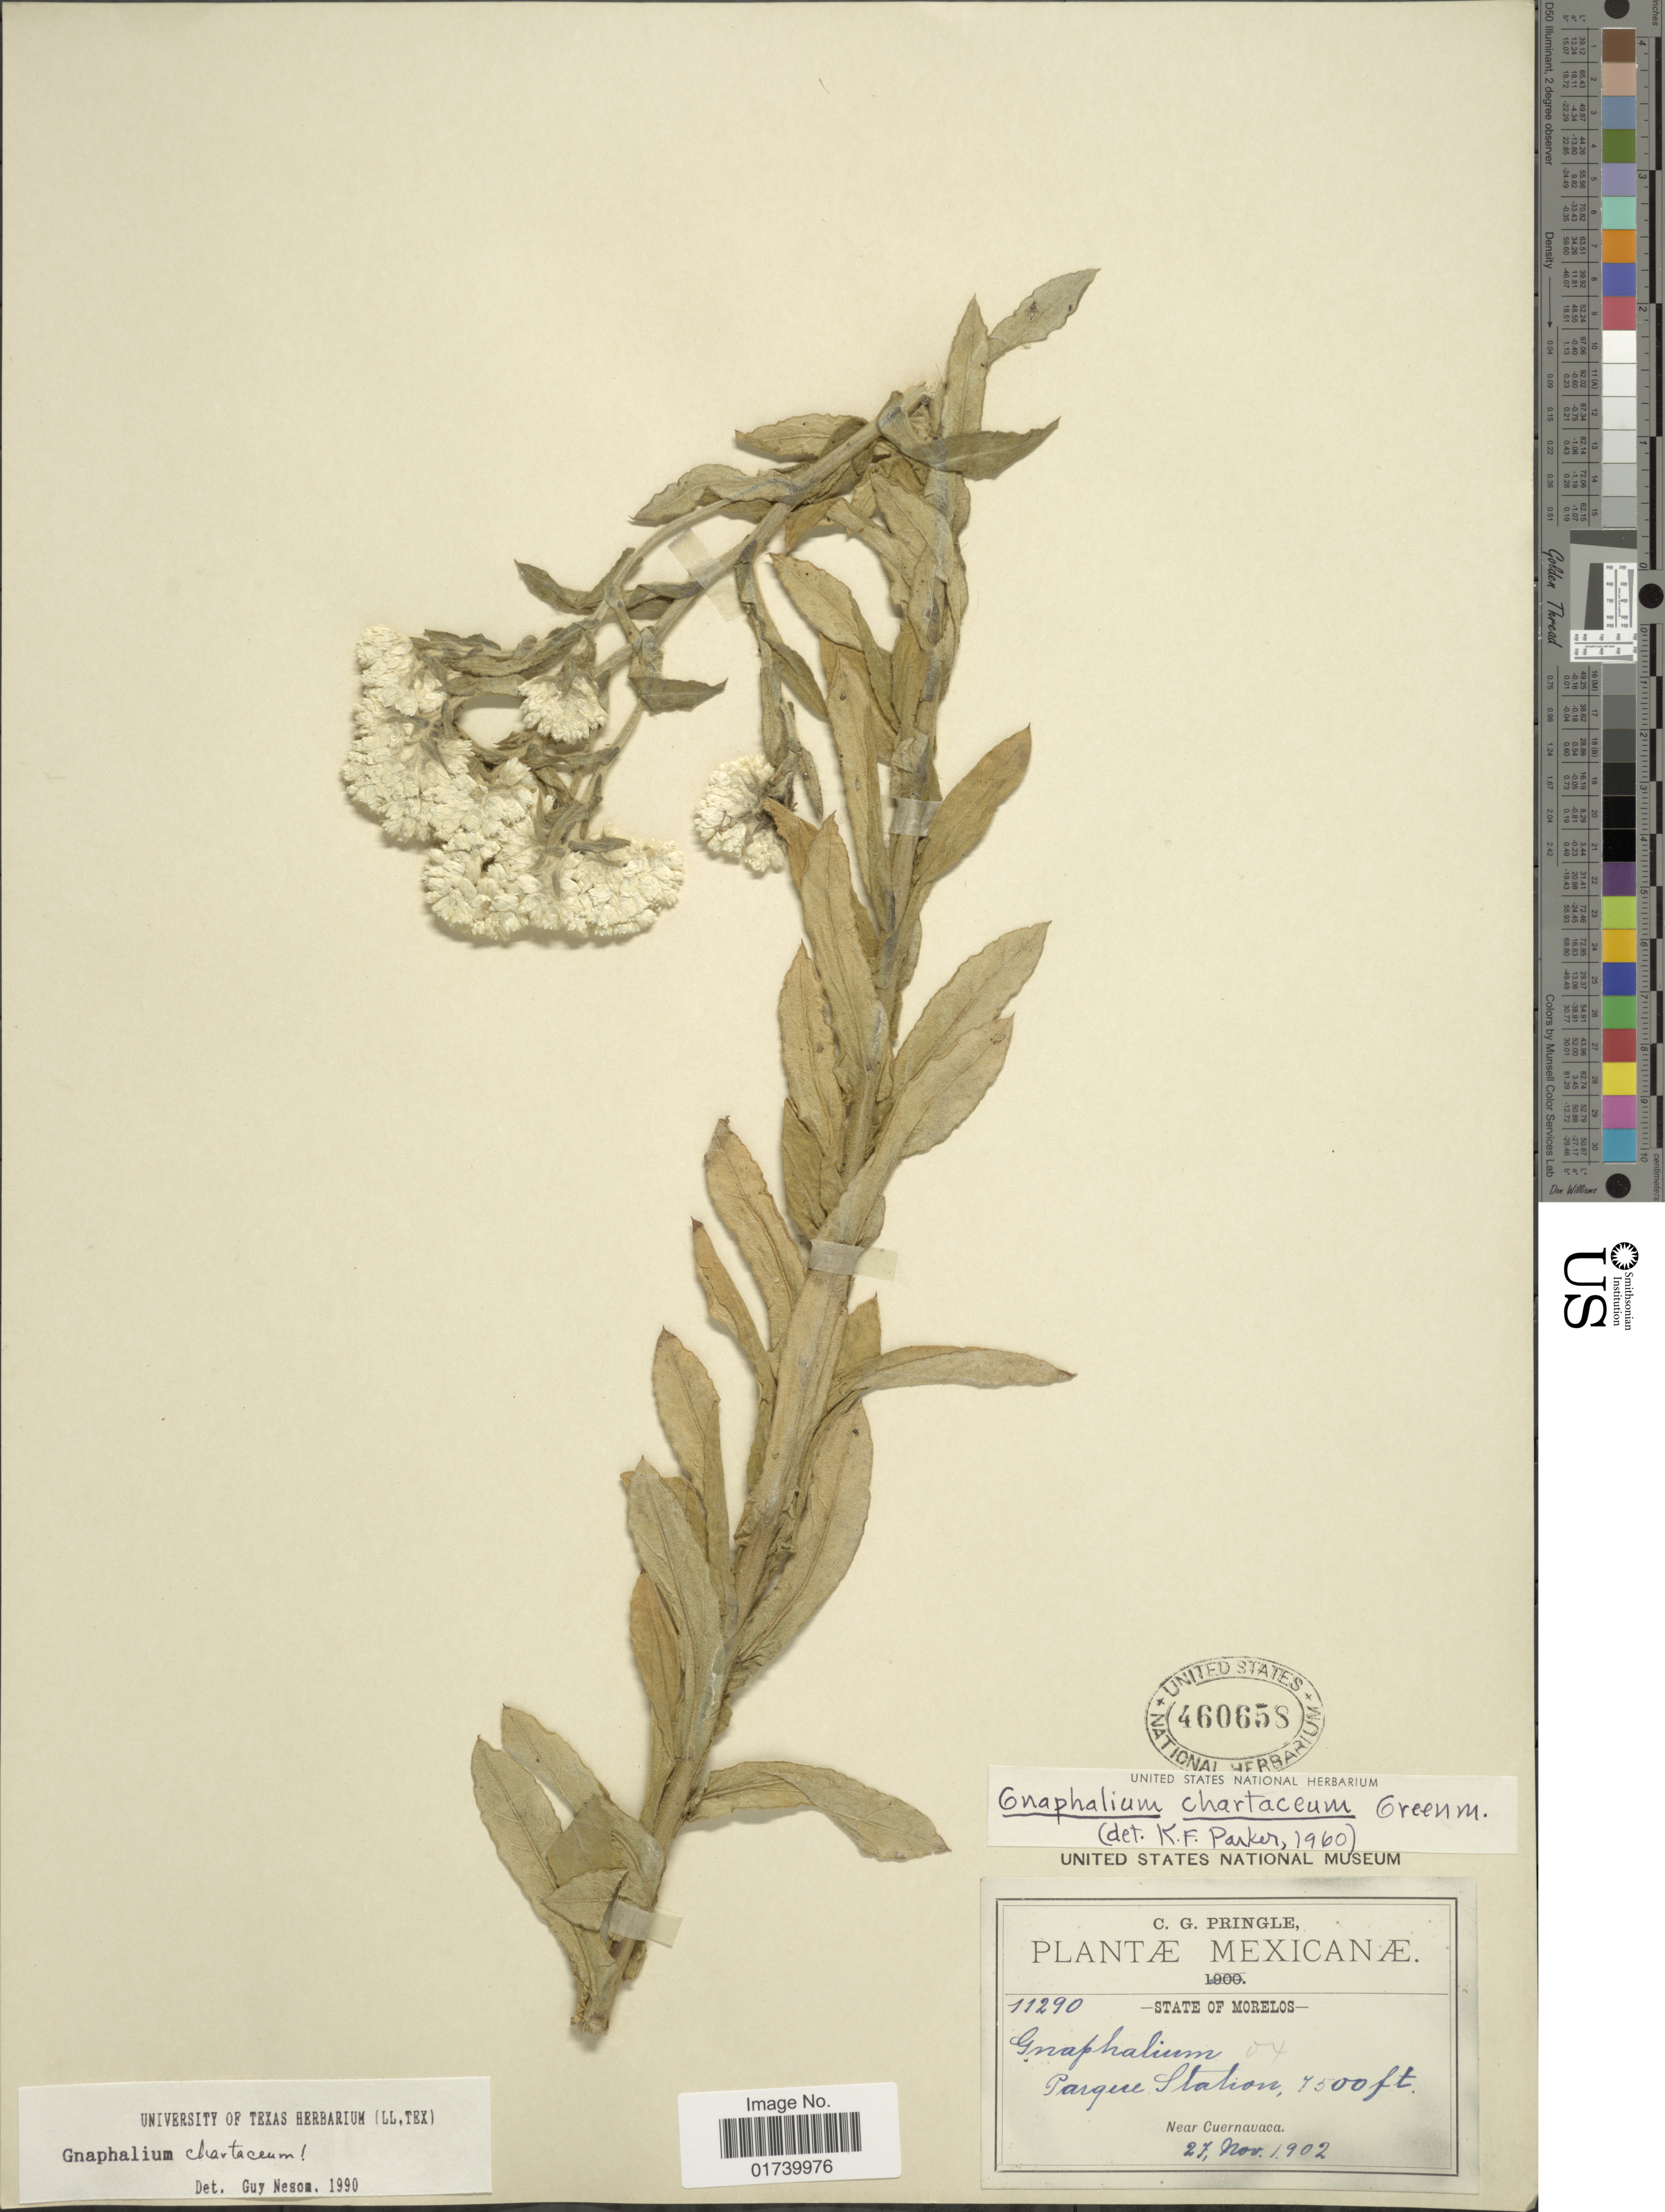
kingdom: Plantae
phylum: Tracheophyta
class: Magnoliopsida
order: Asterales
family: Asteraceae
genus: Pseudognaphalium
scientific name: Pseudognaphalium chartaceum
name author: (Greenm.) Anderb.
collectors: C. G. Pringle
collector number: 11290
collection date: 1902-11-27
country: Mexico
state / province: Morelos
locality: State of Moreles, Parque station, Near Cuernavaca.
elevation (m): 2286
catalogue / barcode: US 460658